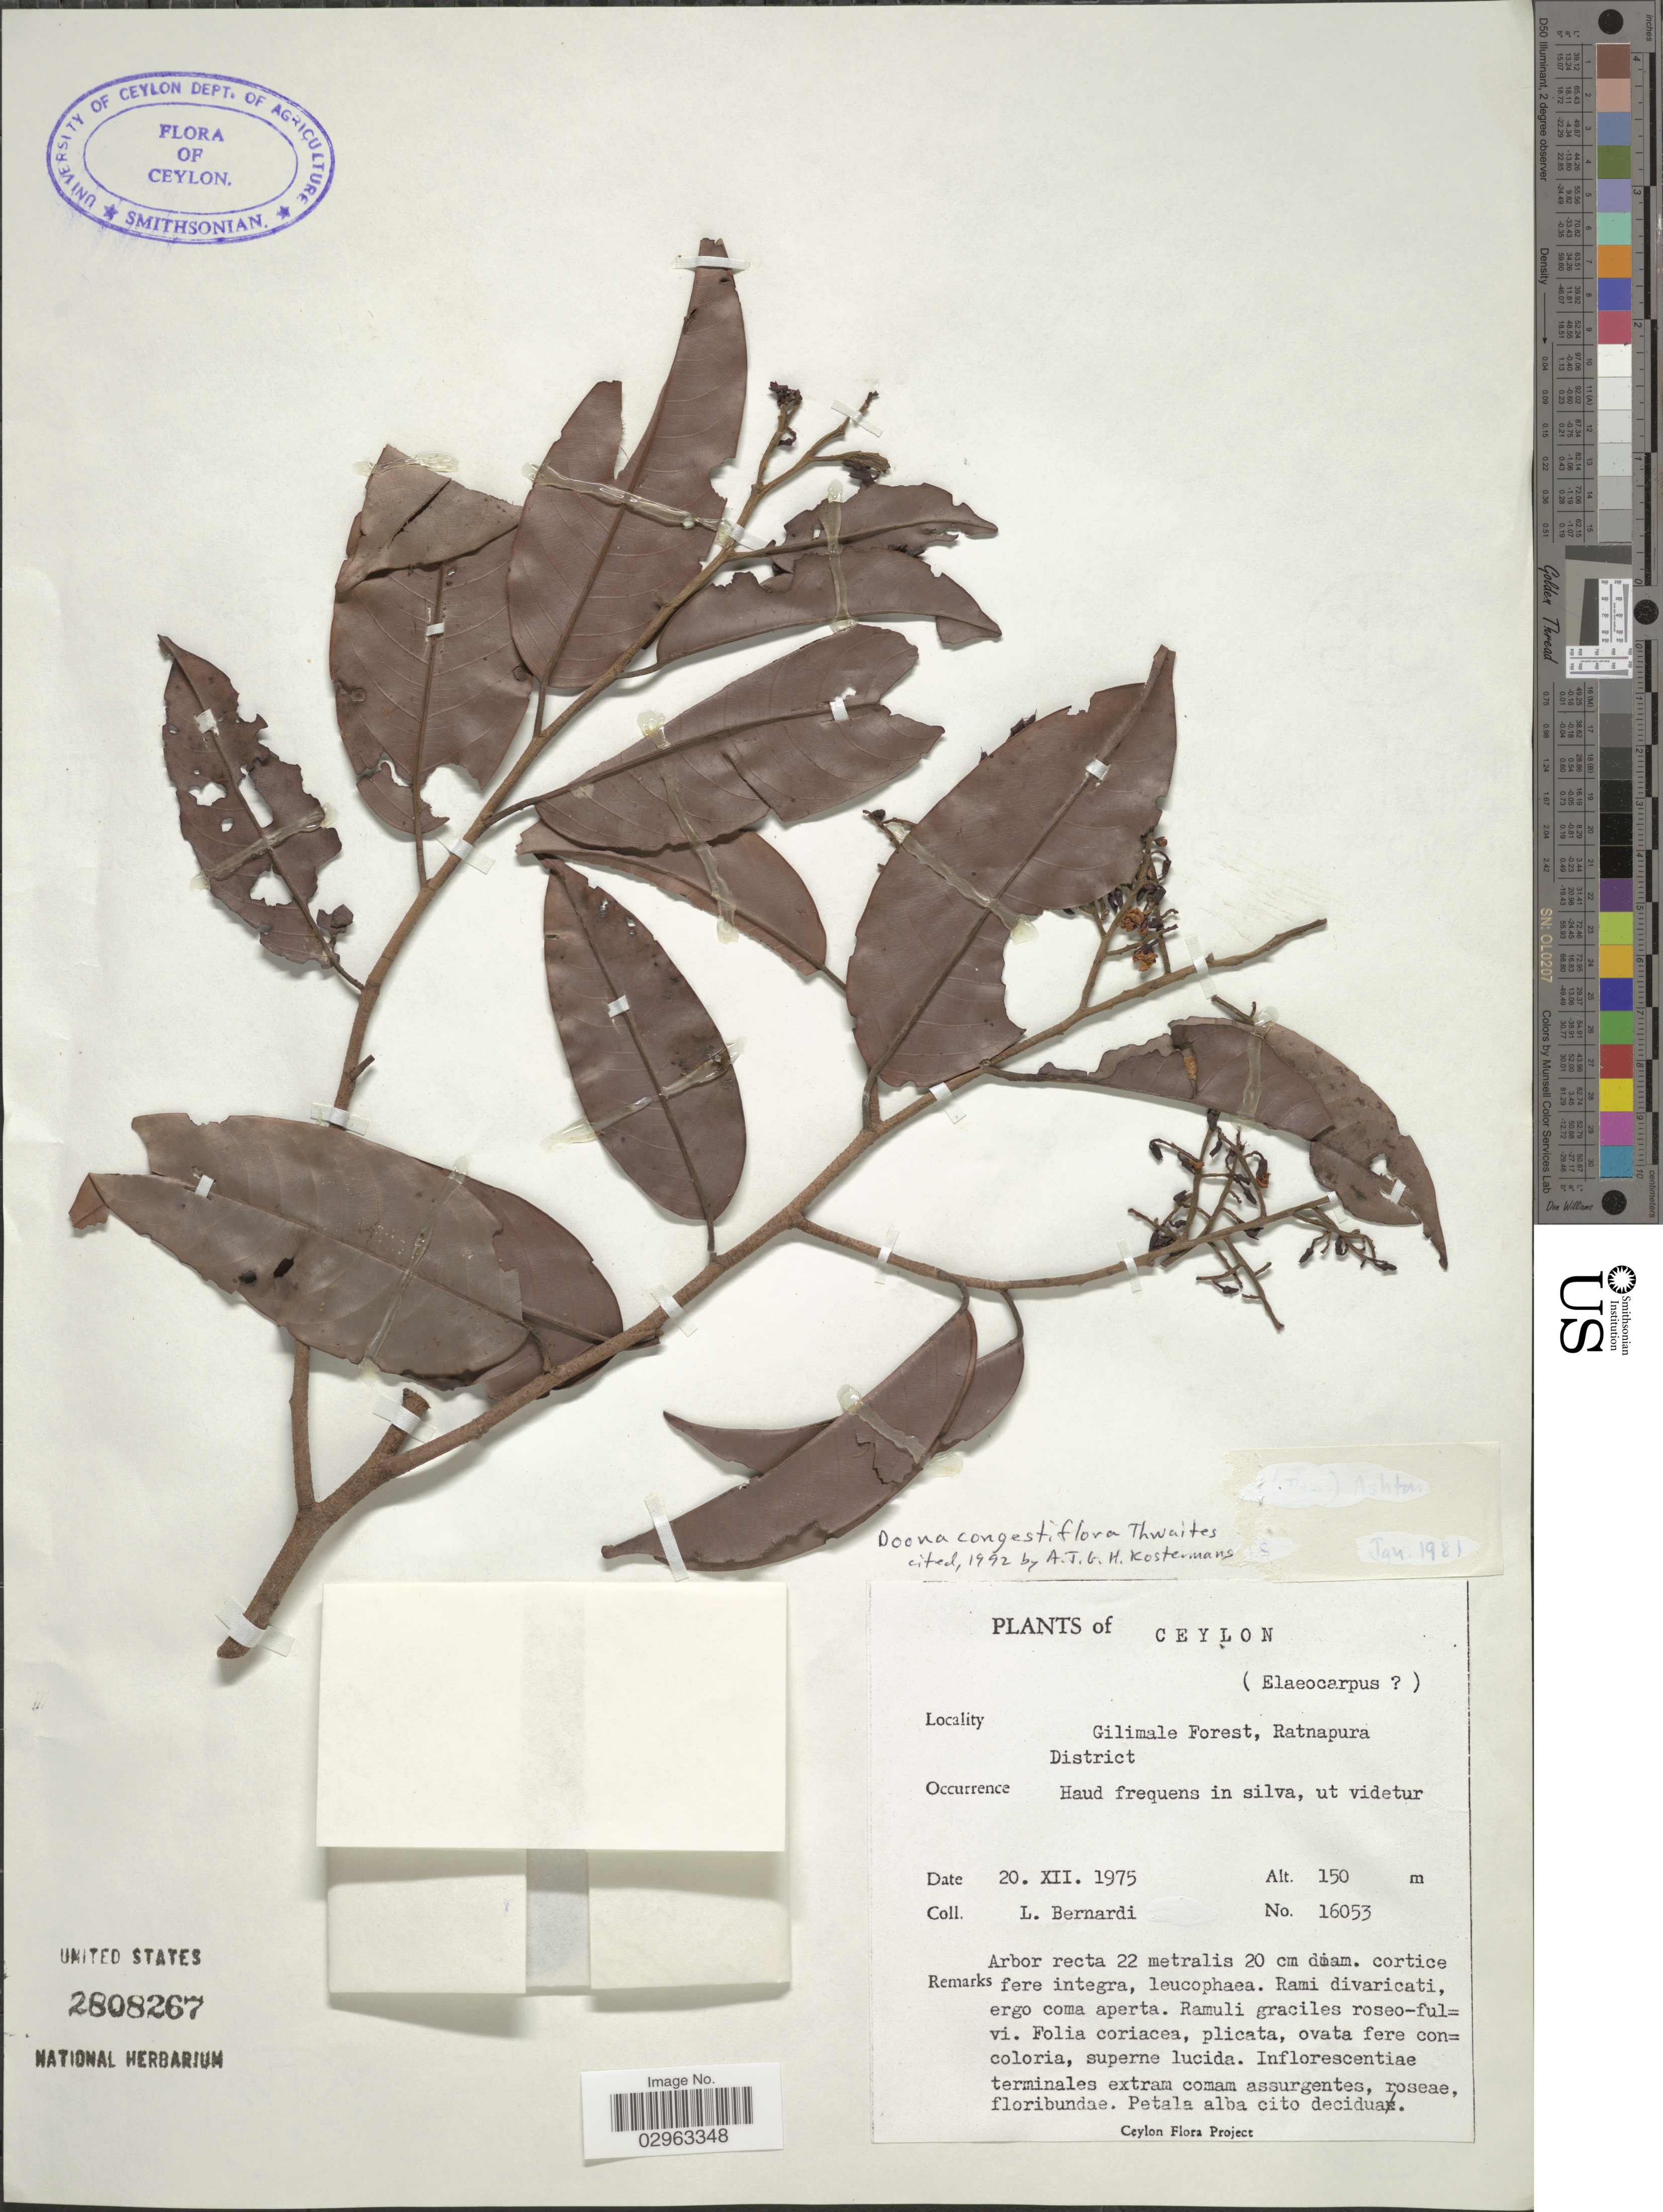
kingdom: Plantae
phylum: Tracheophyta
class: Magnoliopsida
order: Malvales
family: Dipterocarpaceae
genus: Doona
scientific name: Doona congestiflora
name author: Thwaites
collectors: L. Bernardi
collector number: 16053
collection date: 1975-12-20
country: Sri Lanka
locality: Ceylon, Gilimale Forest, Ratnapura District.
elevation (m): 150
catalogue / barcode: US 2808267